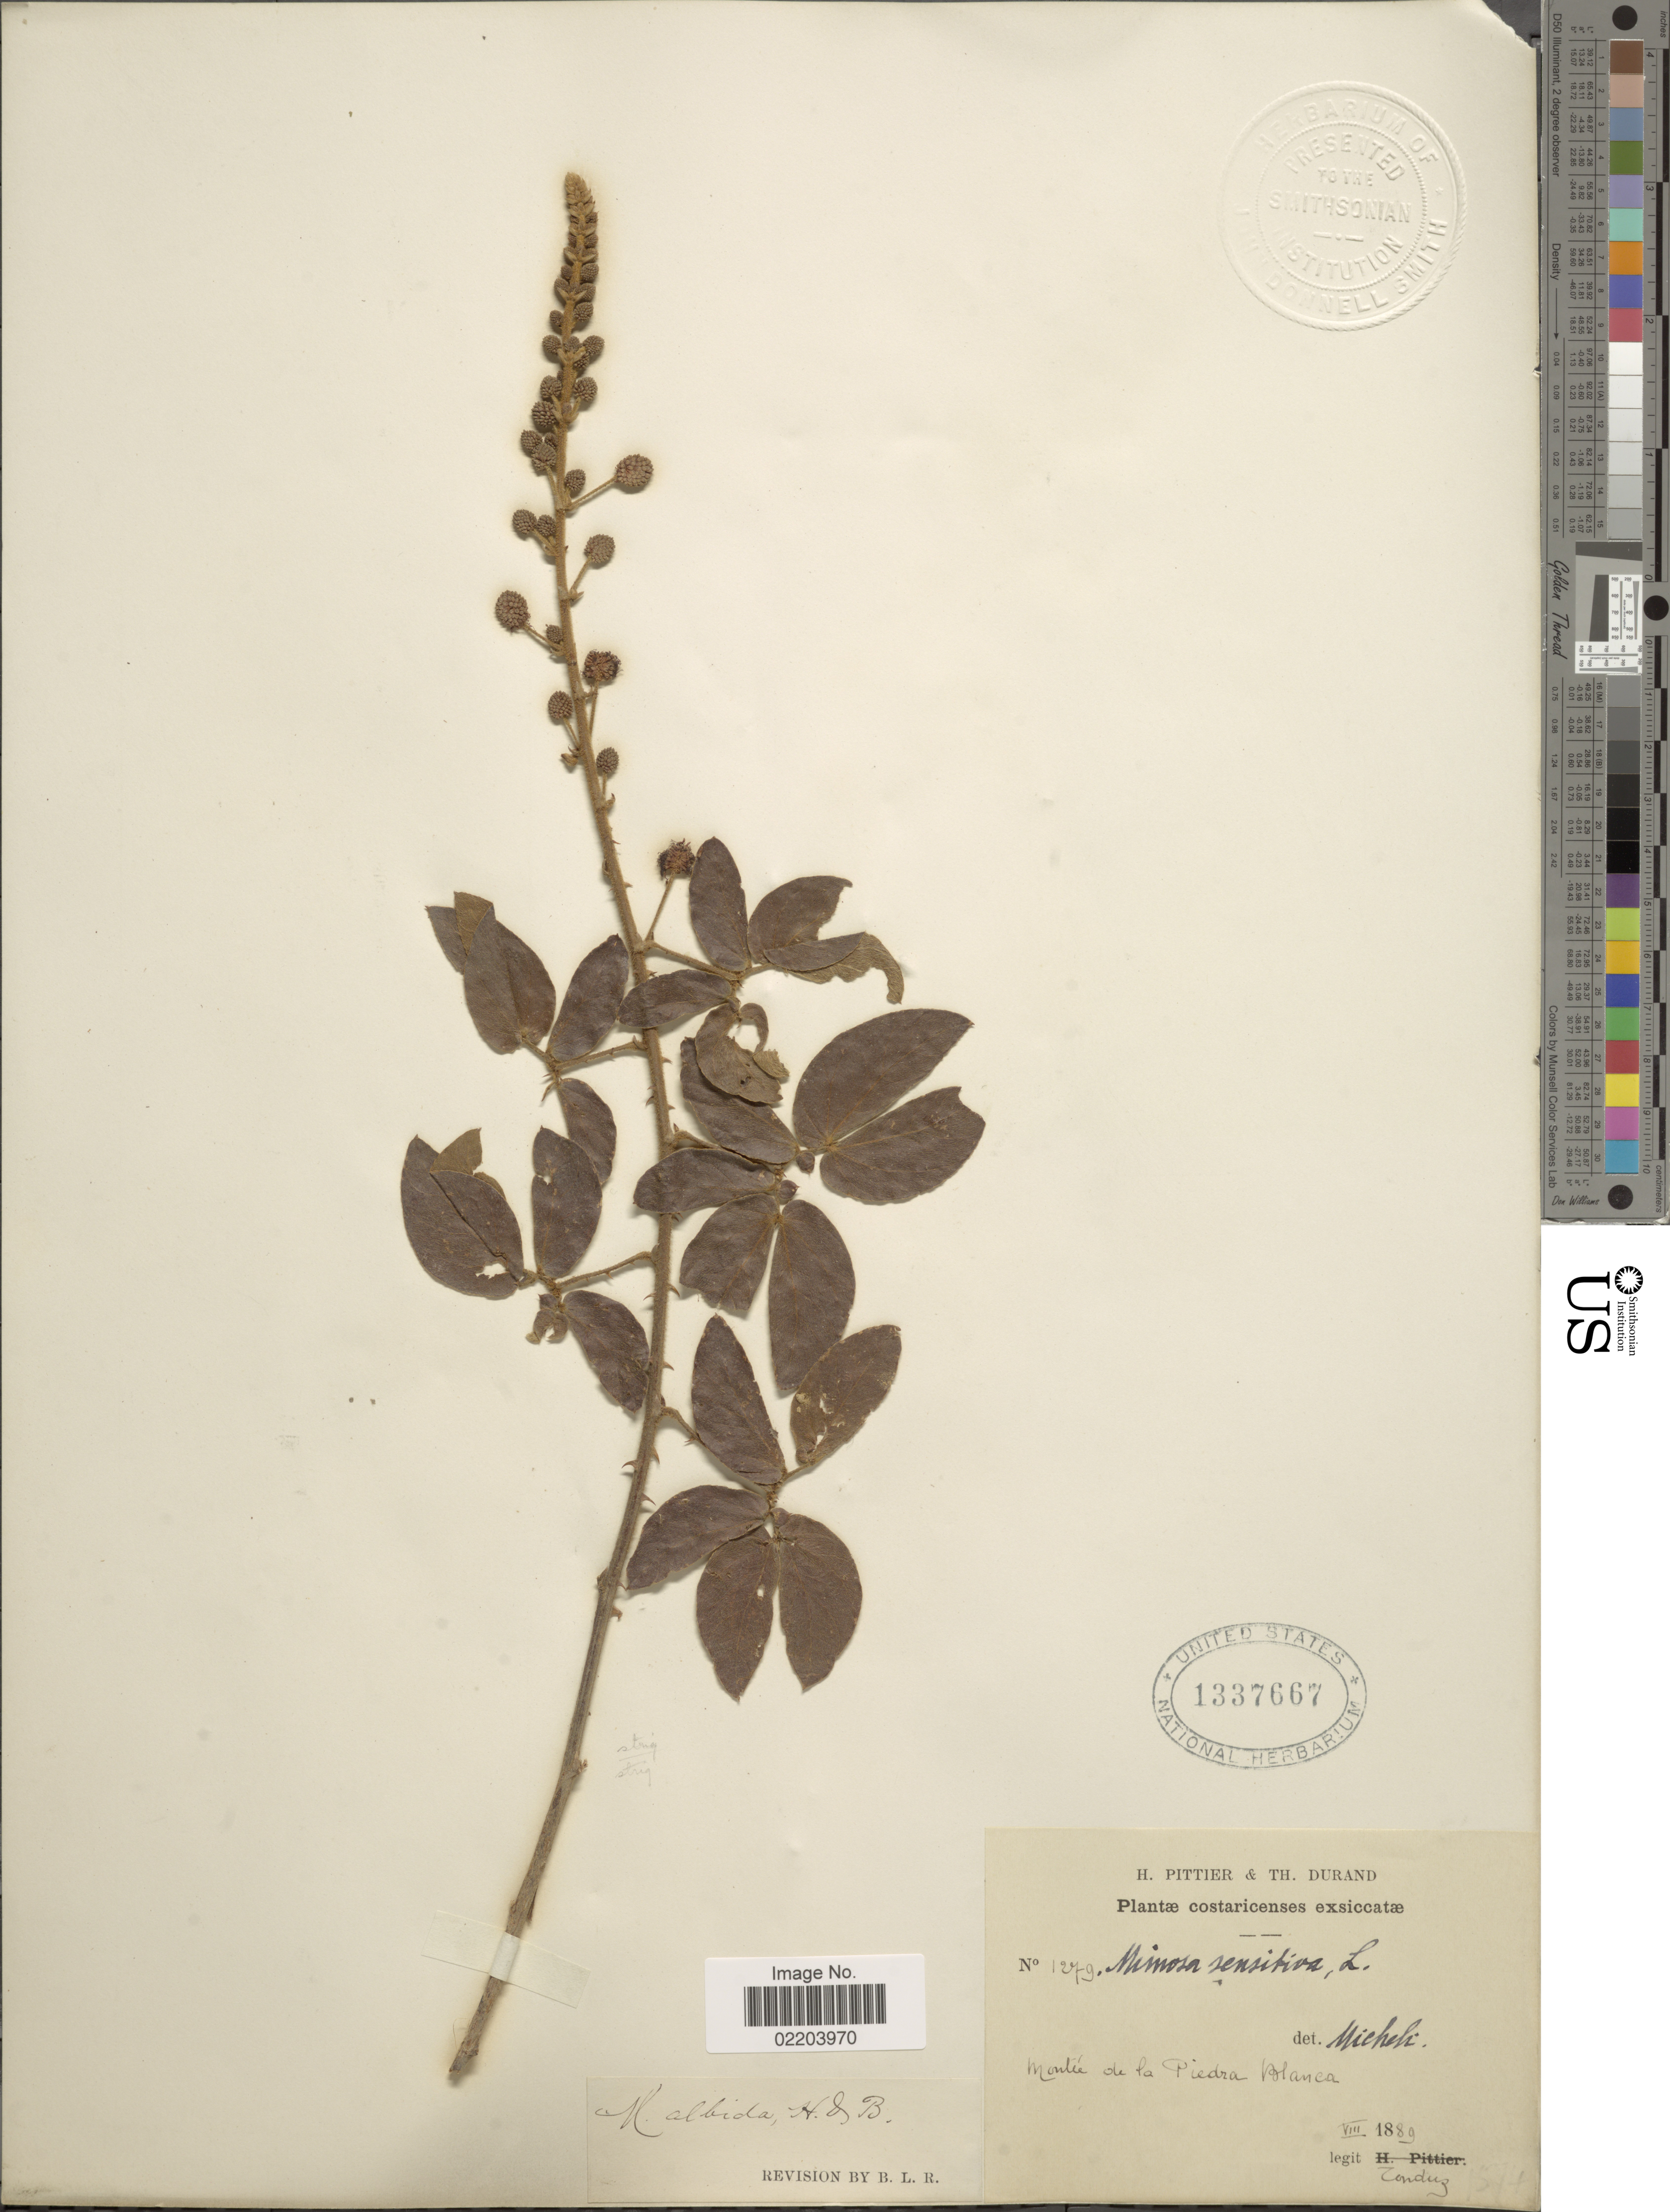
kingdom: Plantae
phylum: Tracheophyta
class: Magnoliopsida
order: Fabales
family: Fabaceae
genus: Mimosa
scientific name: Mimosa albida var. strigosa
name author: (Willd.) B.L. Rob.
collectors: A. Tonduz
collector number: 1279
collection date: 1889-08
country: Costa Rica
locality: Montée de la Piedra Blanca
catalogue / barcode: US 1337667